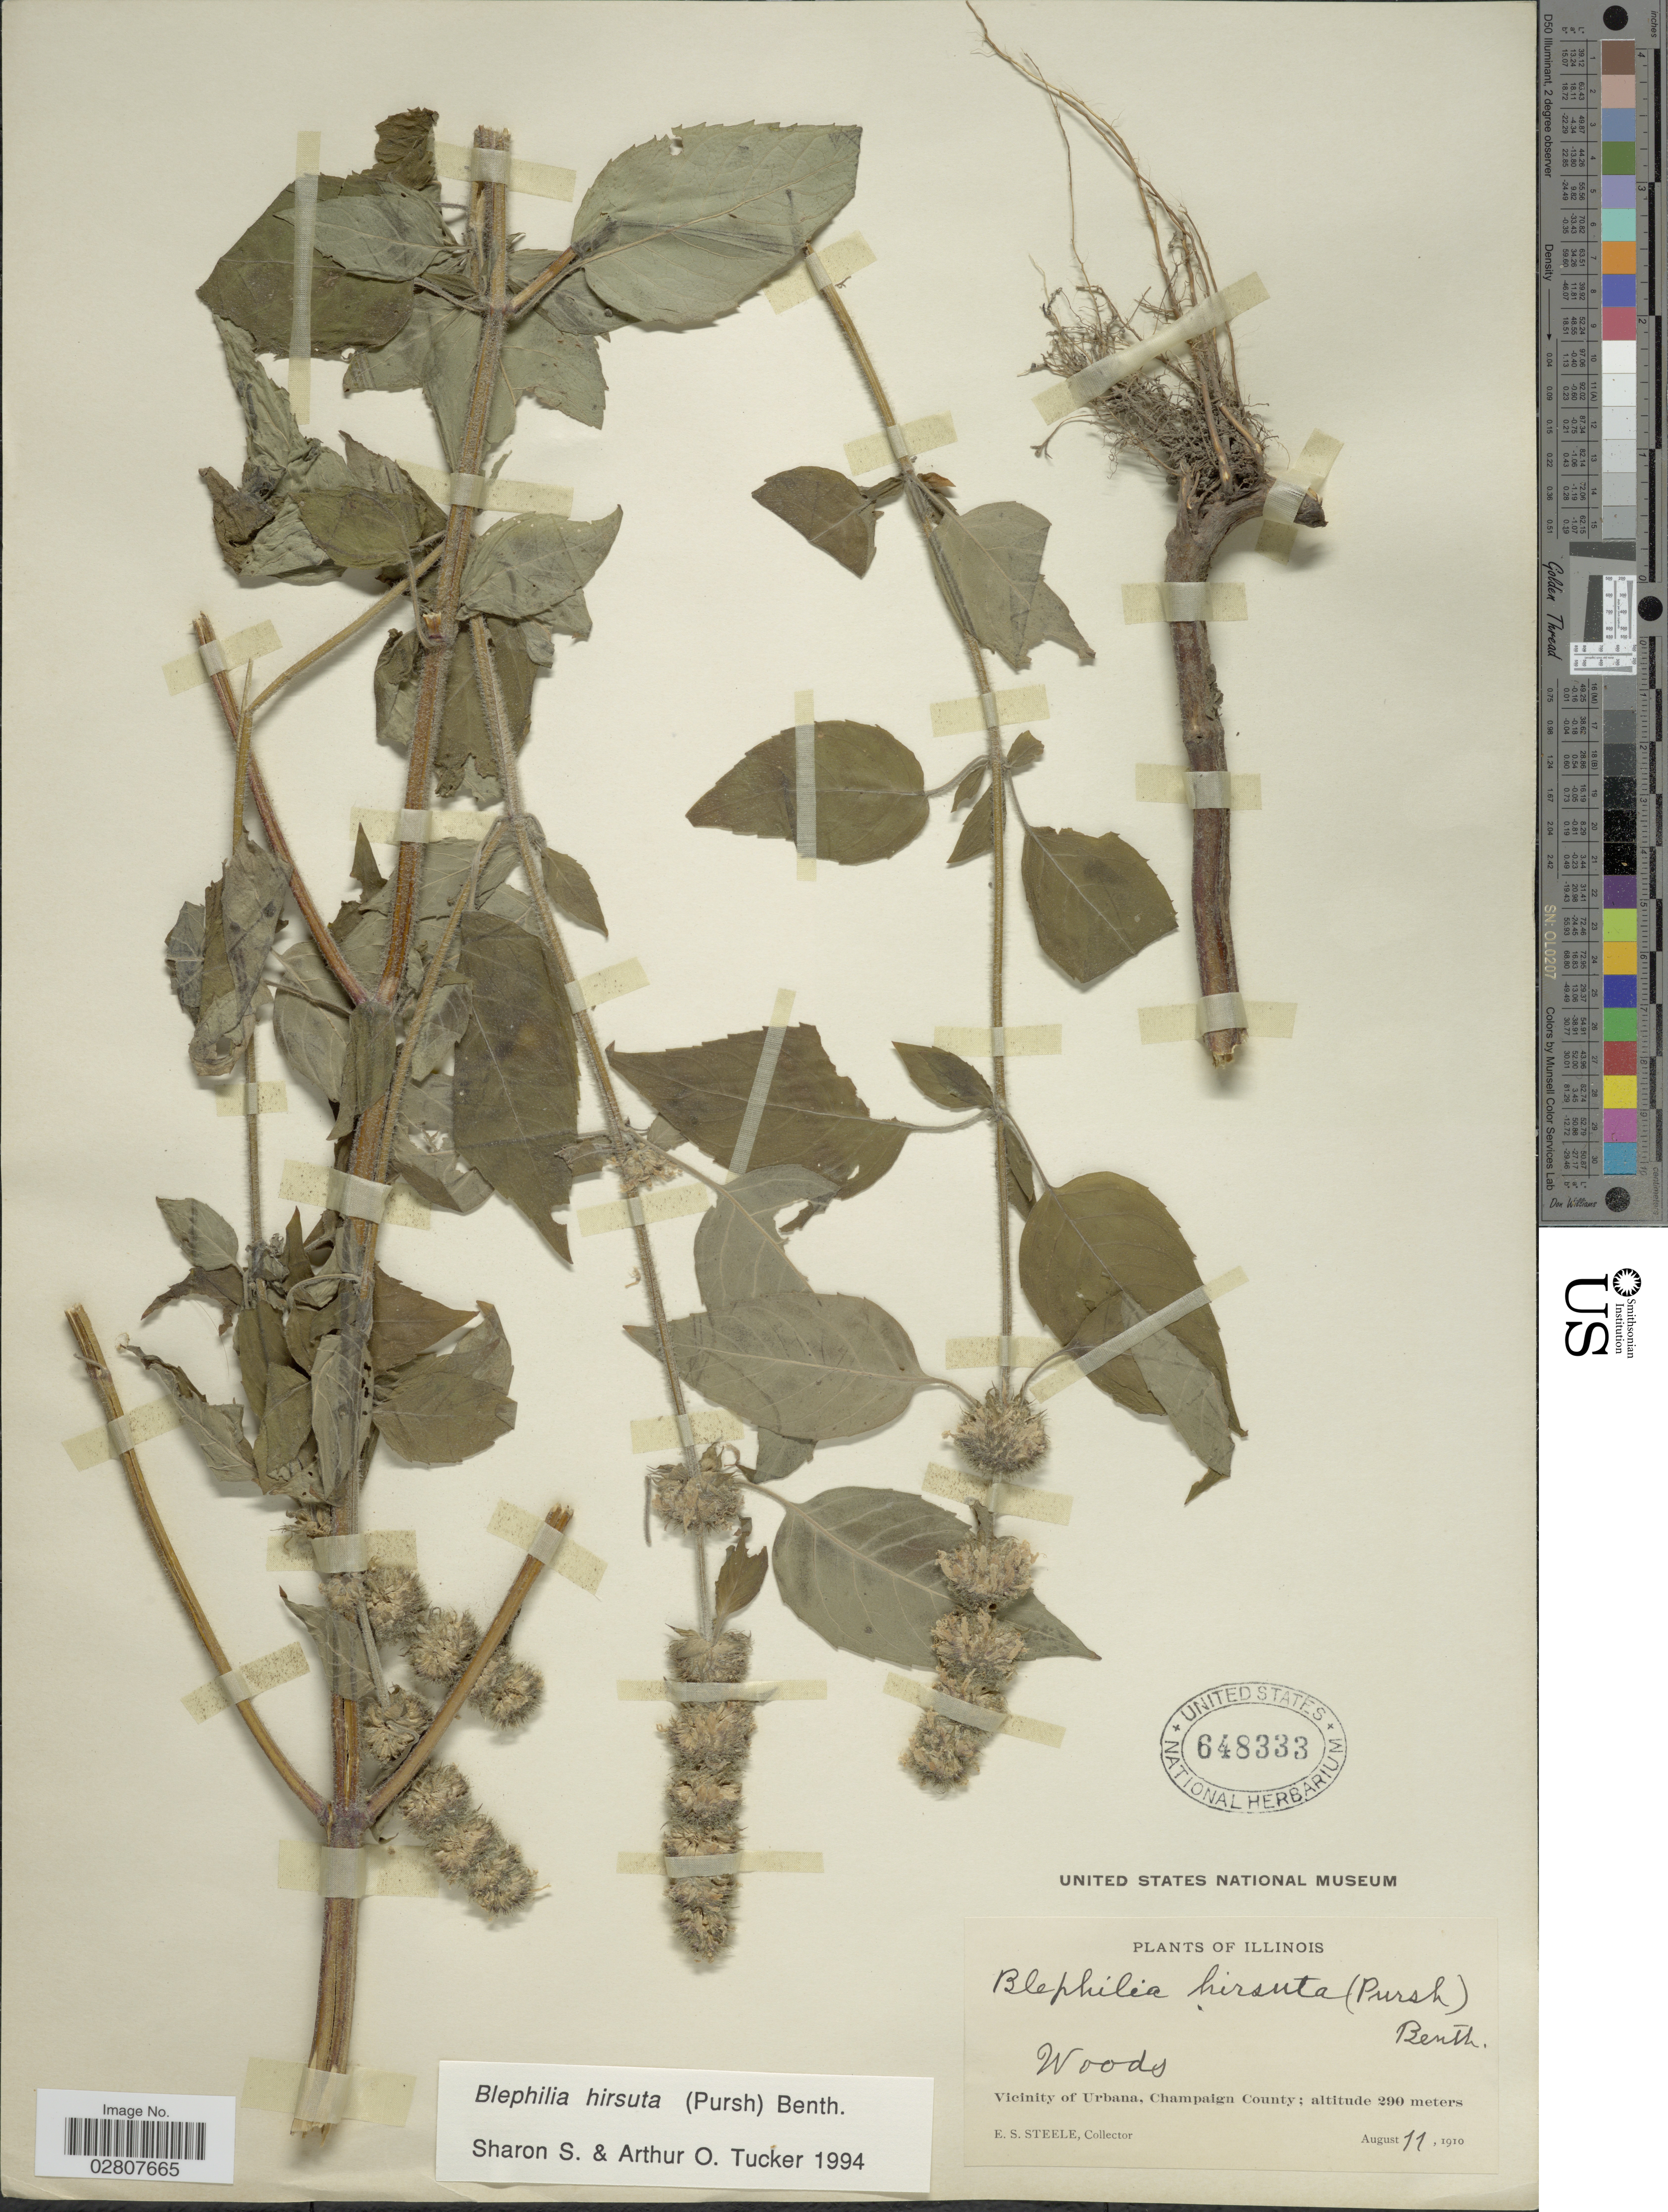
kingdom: Plantae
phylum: Tracheophyta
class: Magnoliopsida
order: Lamiales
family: Lamiaceae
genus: Blephilia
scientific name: Blephilia hirsuta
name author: (Pursh) Benth.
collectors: E. Steele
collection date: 1910-08-11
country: United States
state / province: Illinois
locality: Vicinity of Urbana, Champaign County.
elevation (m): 290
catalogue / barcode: US 648333